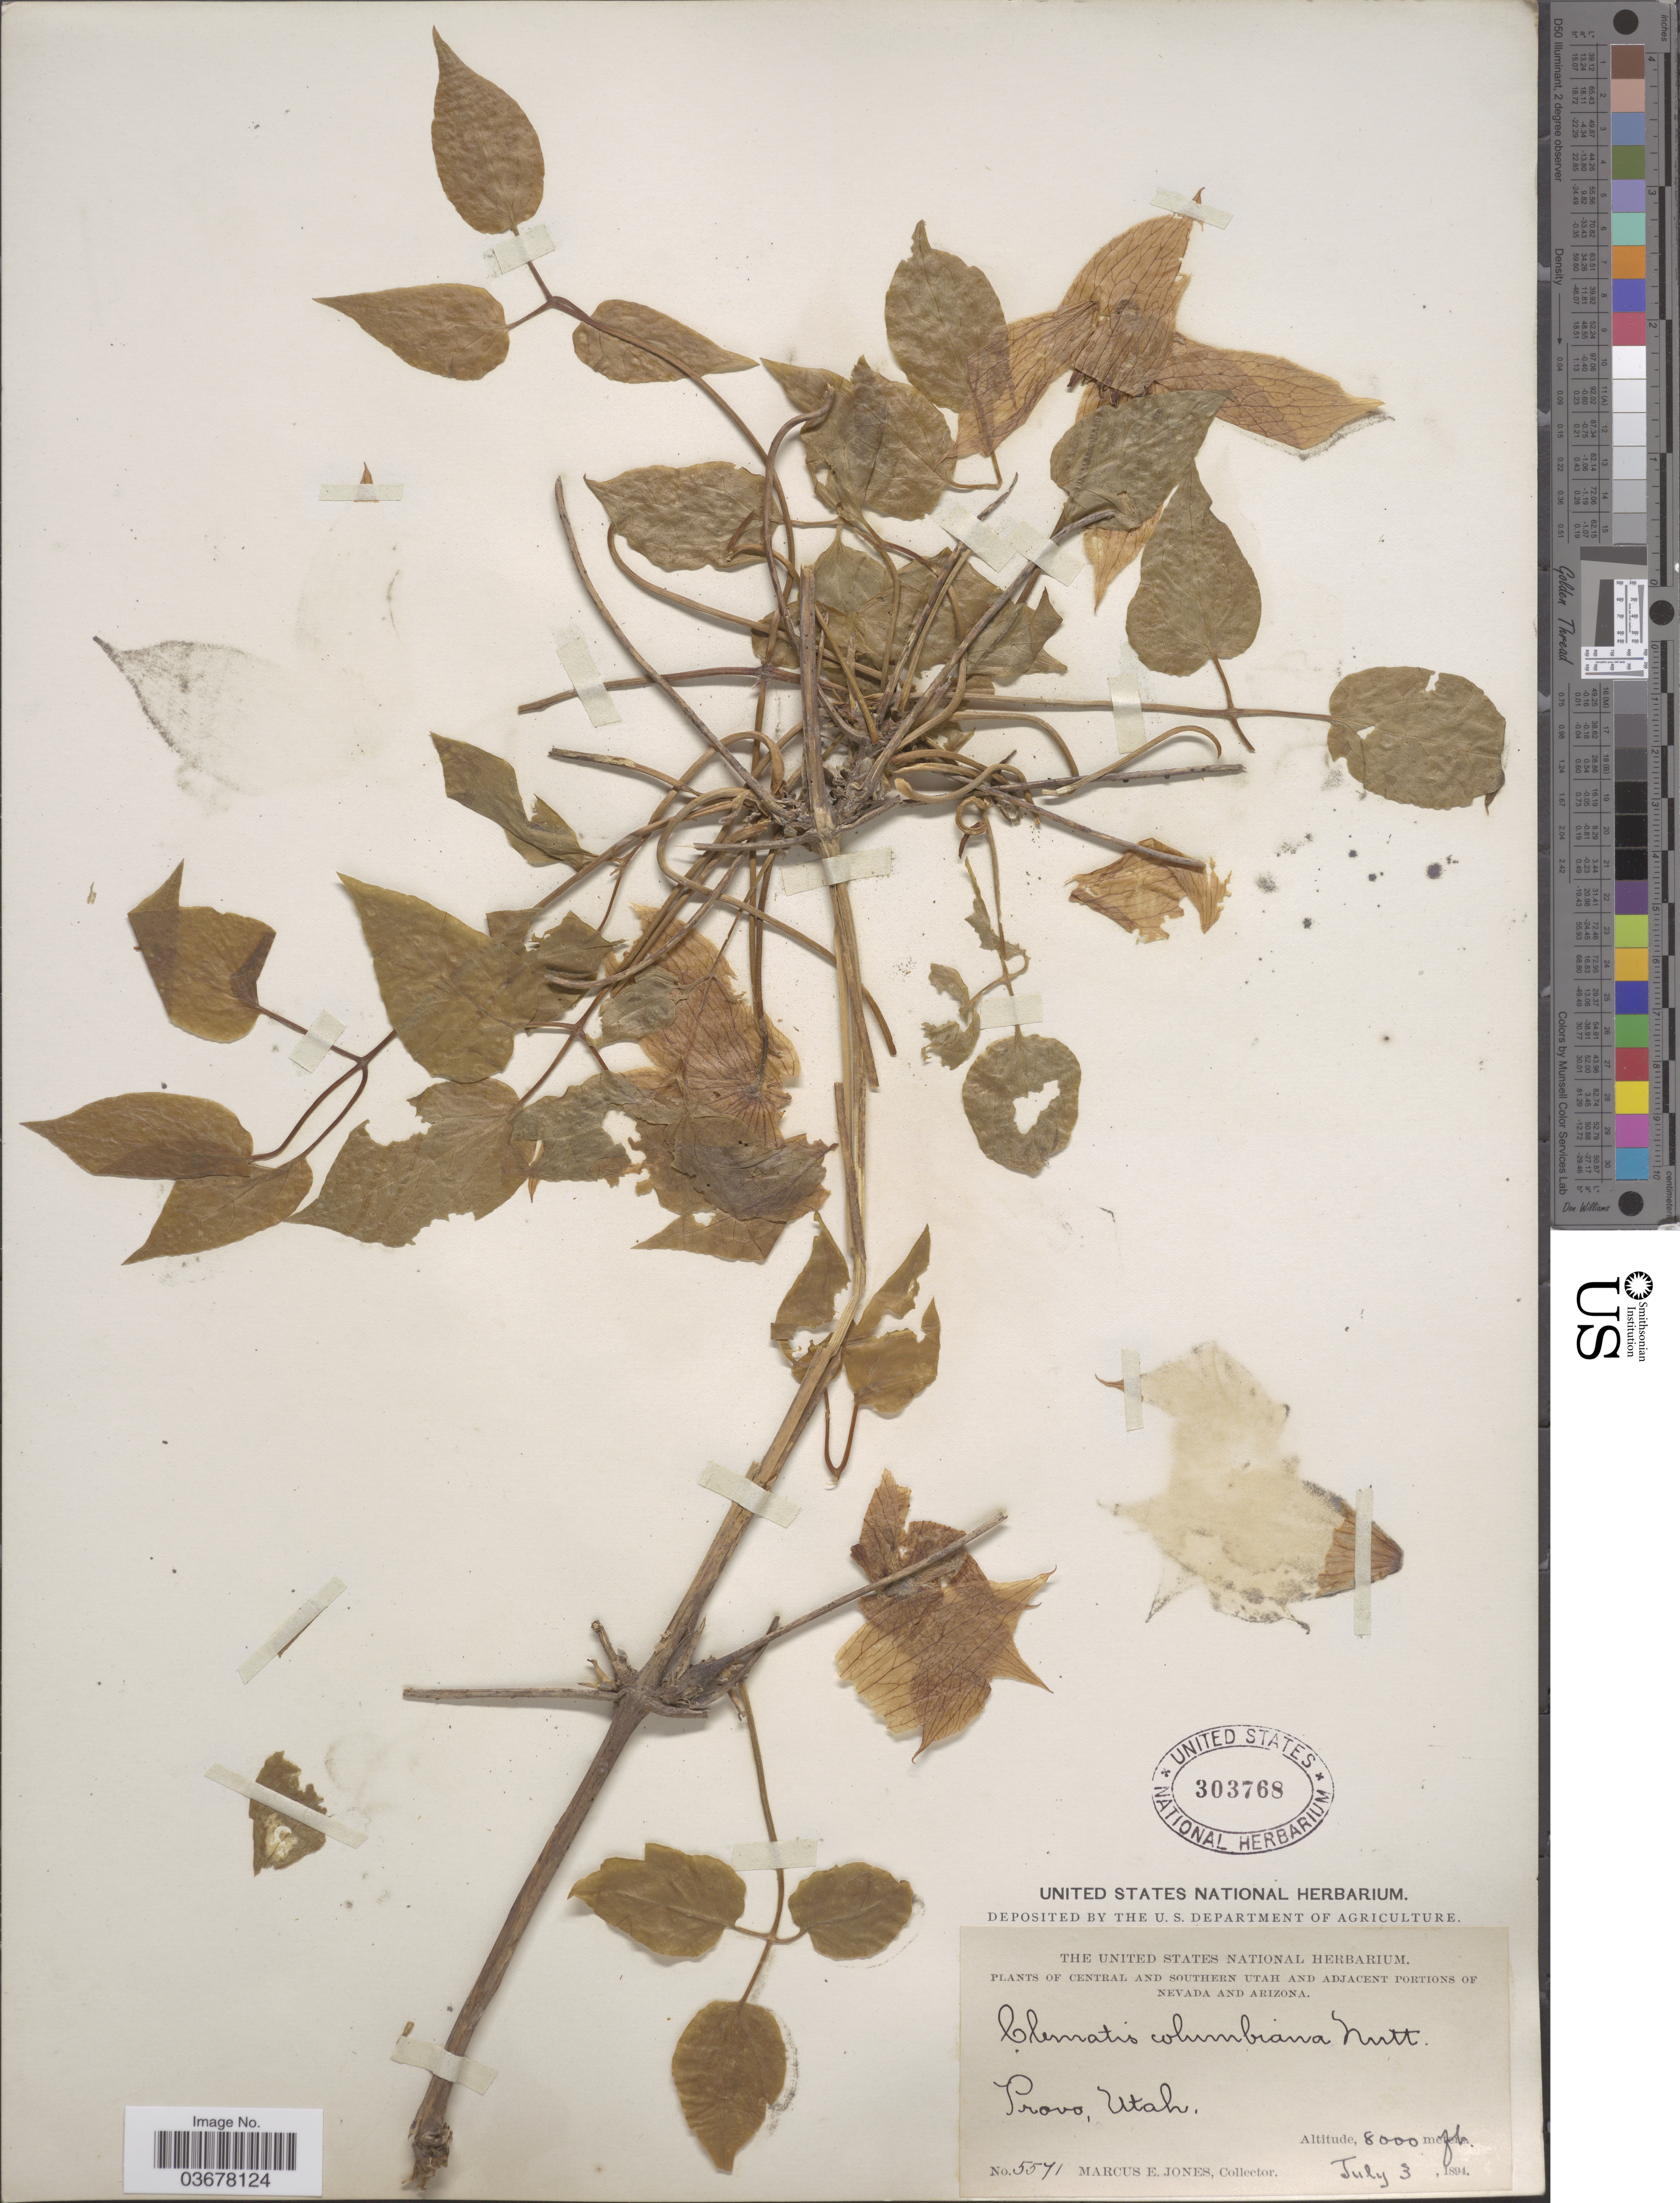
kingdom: Plantae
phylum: Tracheophyta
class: Magnoliopsida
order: Ranunculales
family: Ranunculaceae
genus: Clematis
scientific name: Clematis occidentalis var. grosseserrata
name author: (Rydb.) J.S. Pringle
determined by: Strong, M. T., (US), Smithsonian Institution - National Museum of Natural History (UNITED STATES)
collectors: M. E. Jones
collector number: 5571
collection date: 1894-07-03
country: United States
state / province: Utah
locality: Central and Southern Utah. Provo.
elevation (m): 2438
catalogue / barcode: US 303768